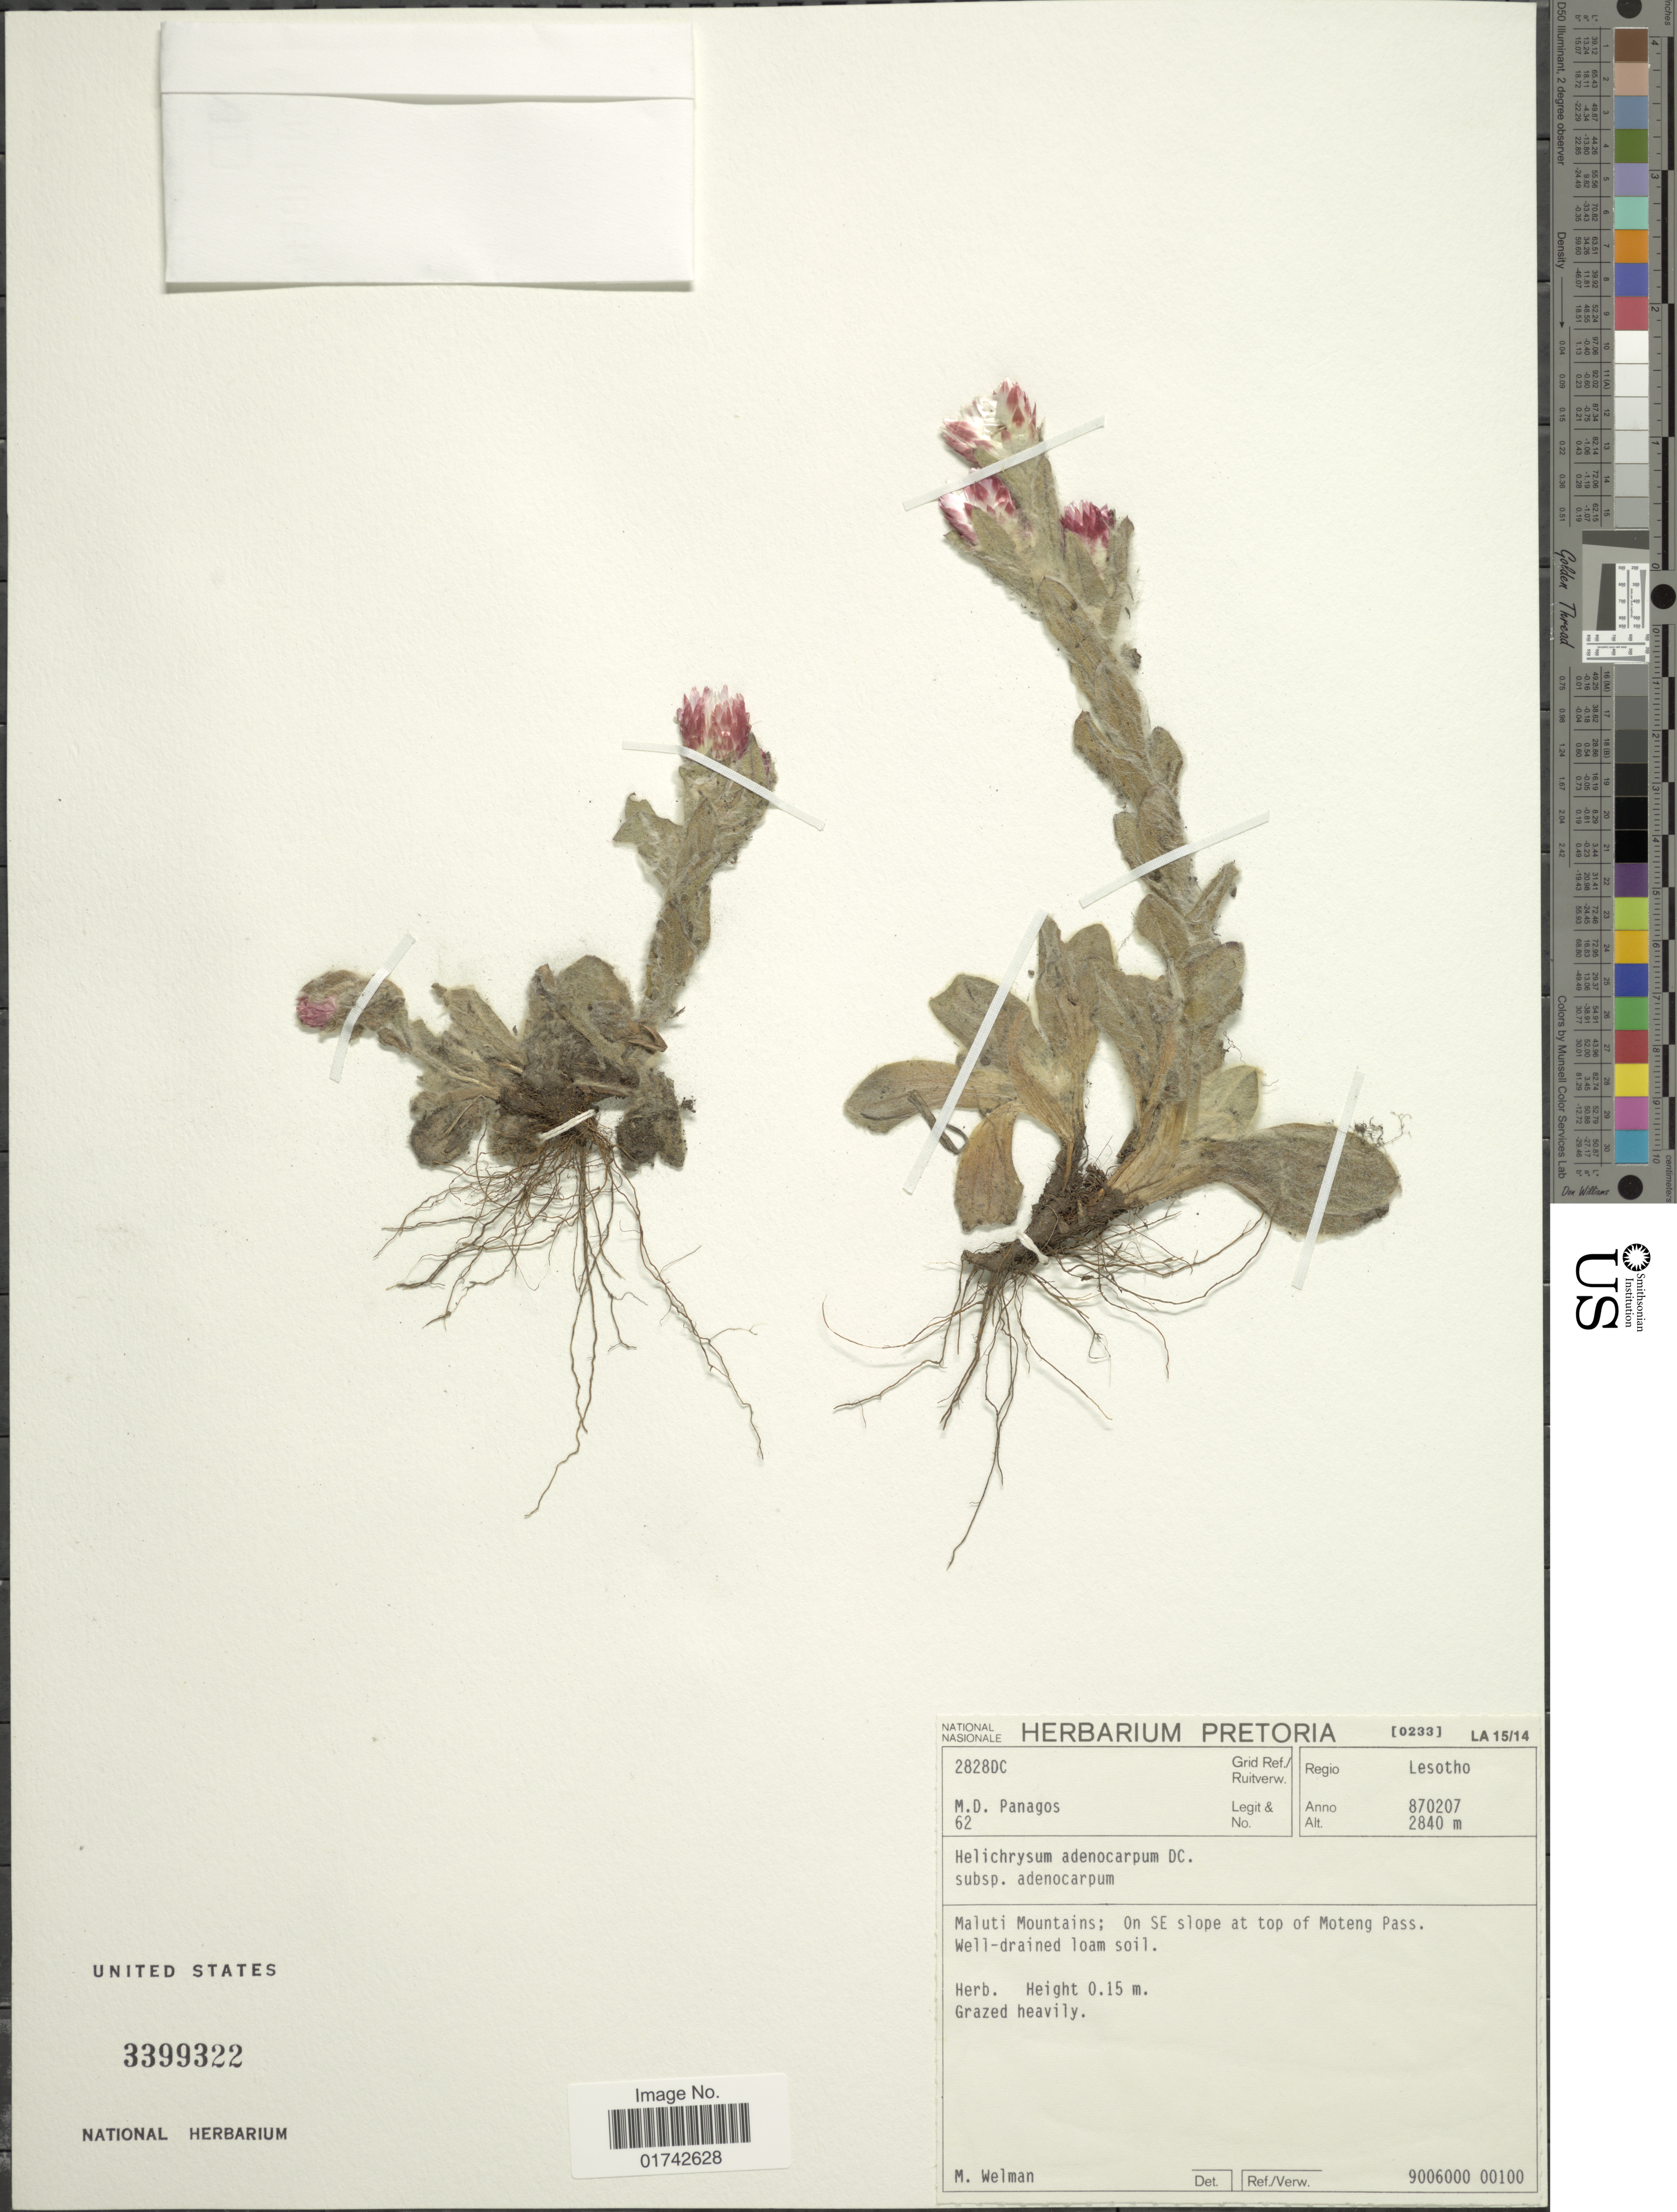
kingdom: Plantae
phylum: Tracheophyta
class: Magnoliopsida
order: Asterales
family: Asteraceae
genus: Helichrysum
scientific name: Helichrysum adenocarpum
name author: DC.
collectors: M. Panagos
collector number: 62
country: Lesotho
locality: Maluti Mountains On SE slope at top of Moteng Pass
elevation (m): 2840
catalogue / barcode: US 3399322